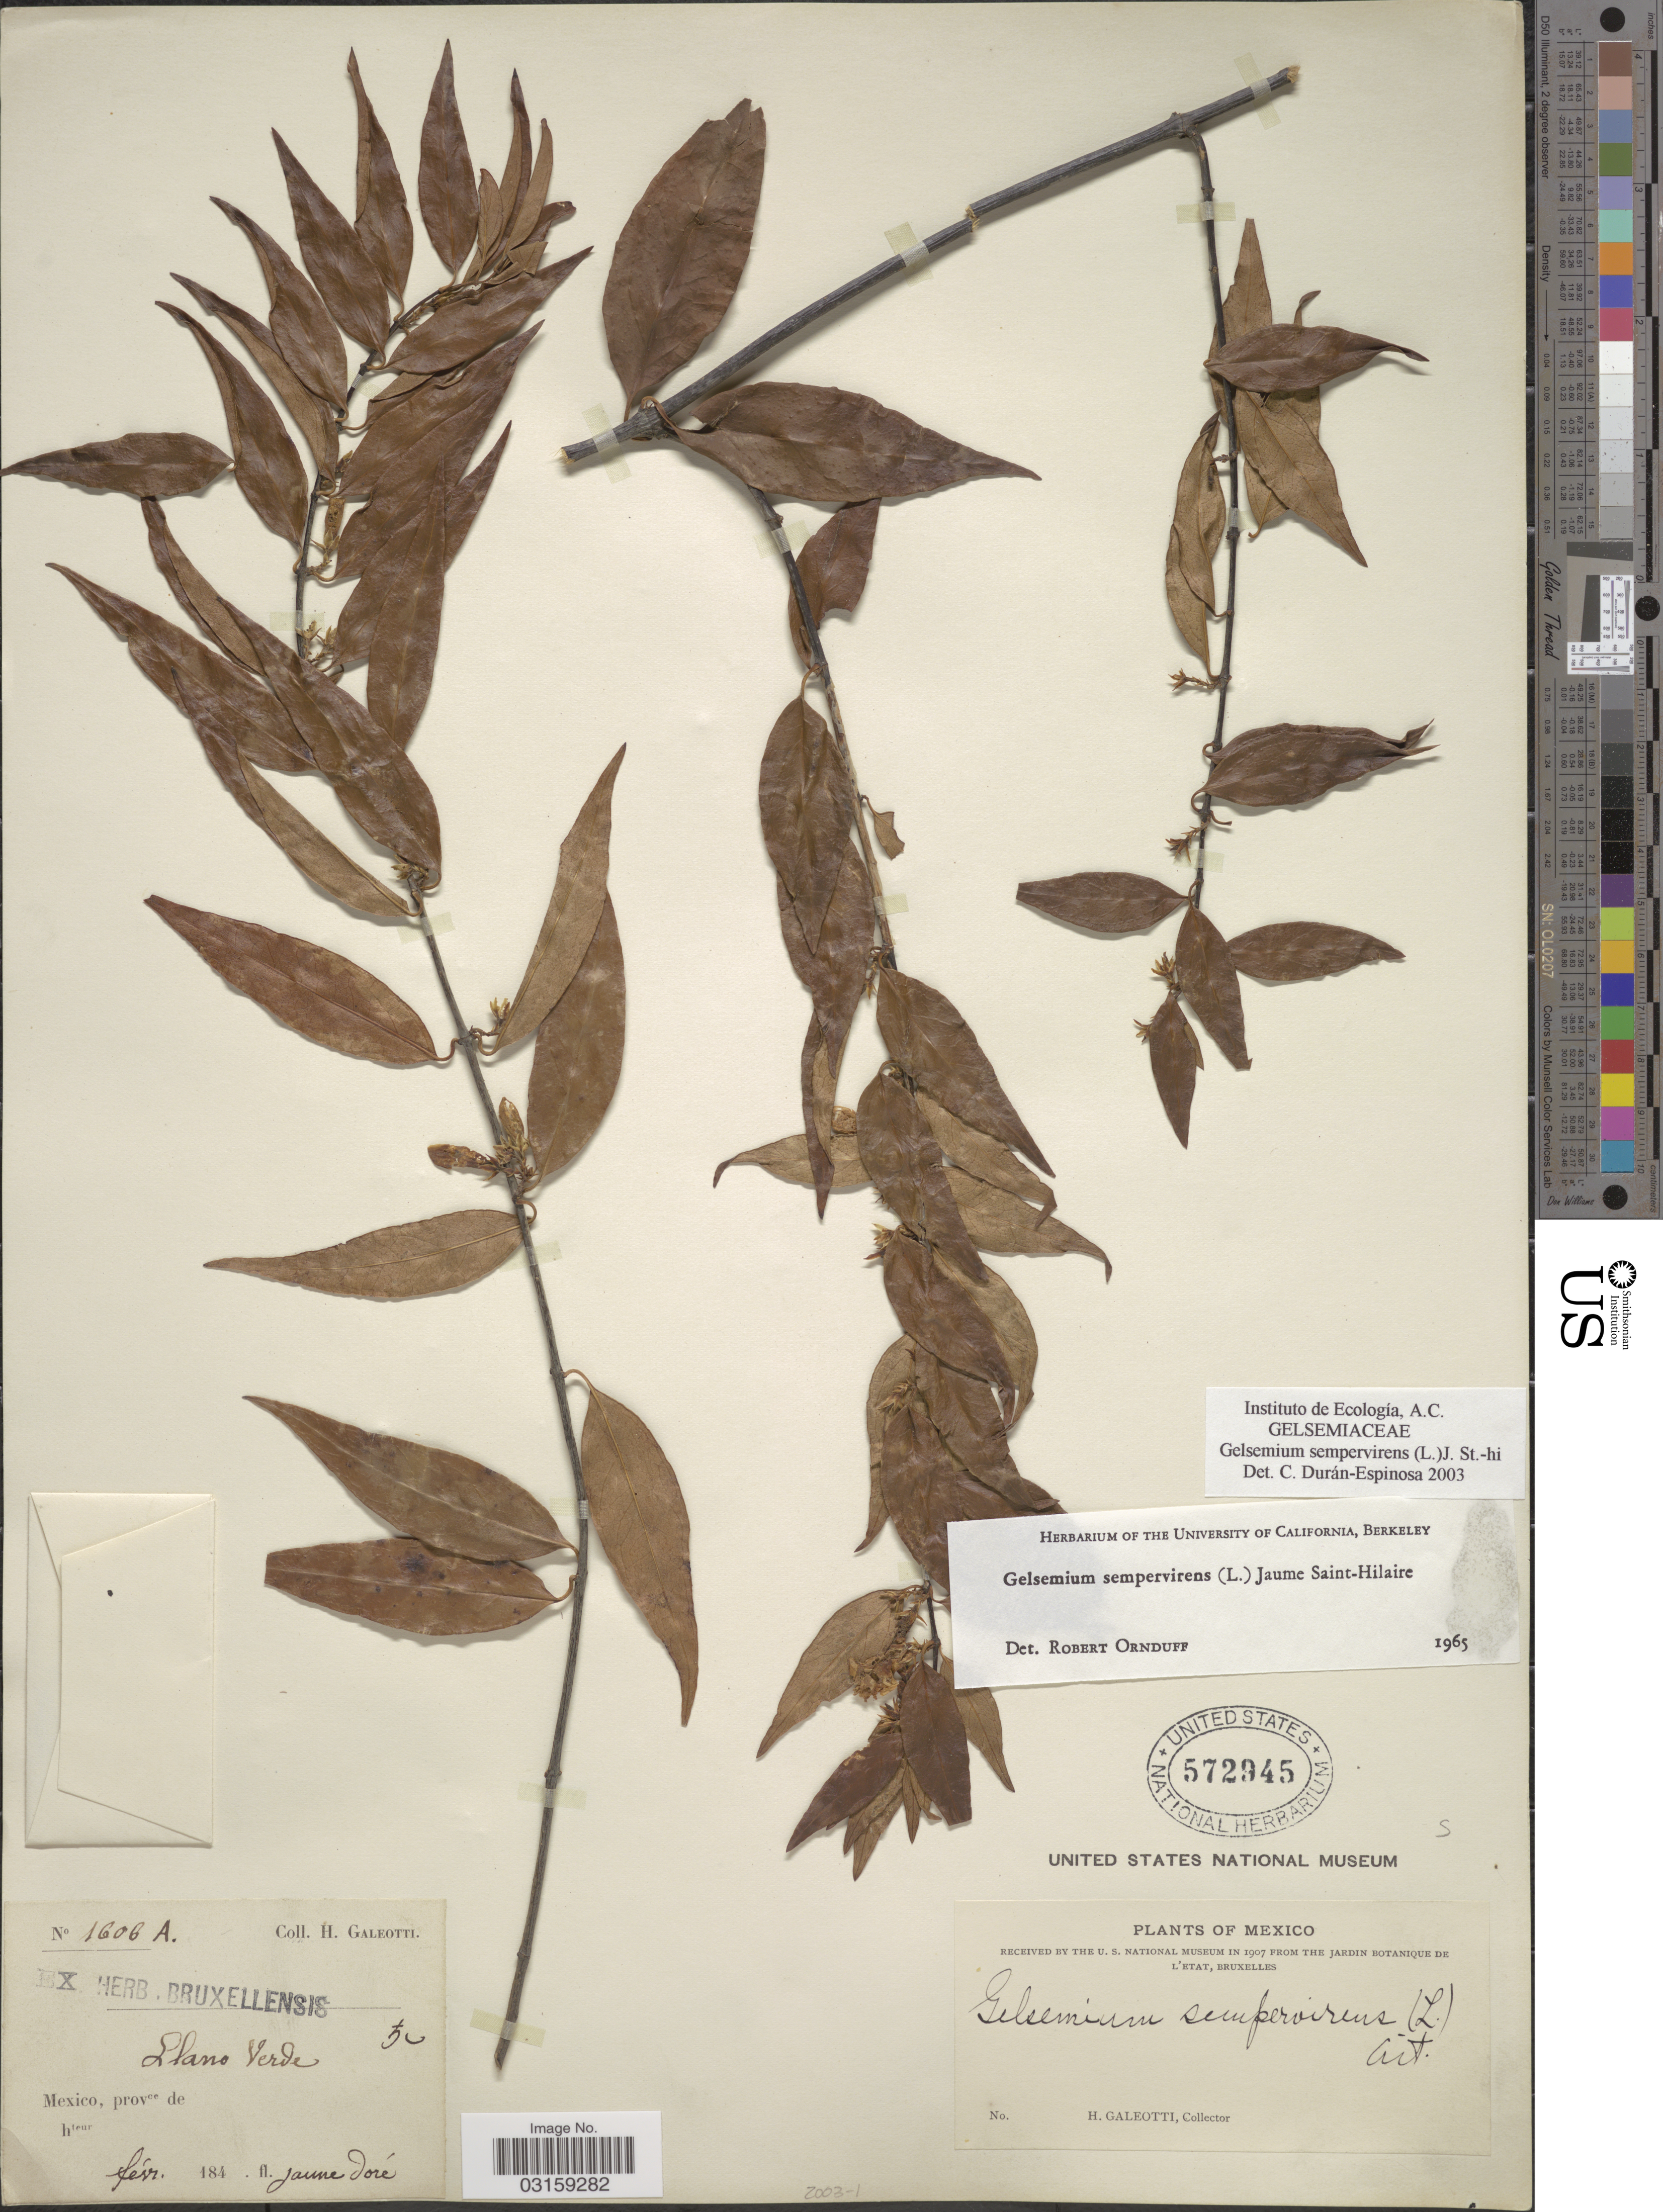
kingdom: Plantae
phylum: Tracheophyta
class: Magnoliopsida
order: Gentianales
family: Gelsemiaceae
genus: Gelsemium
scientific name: Gelsemium sempervirens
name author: (L.) J. St.-Hil.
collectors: H. G. Galeotti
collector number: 1606A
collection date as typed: févr. 184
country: Mexico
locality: Llano Verde.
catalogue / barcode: US 572945